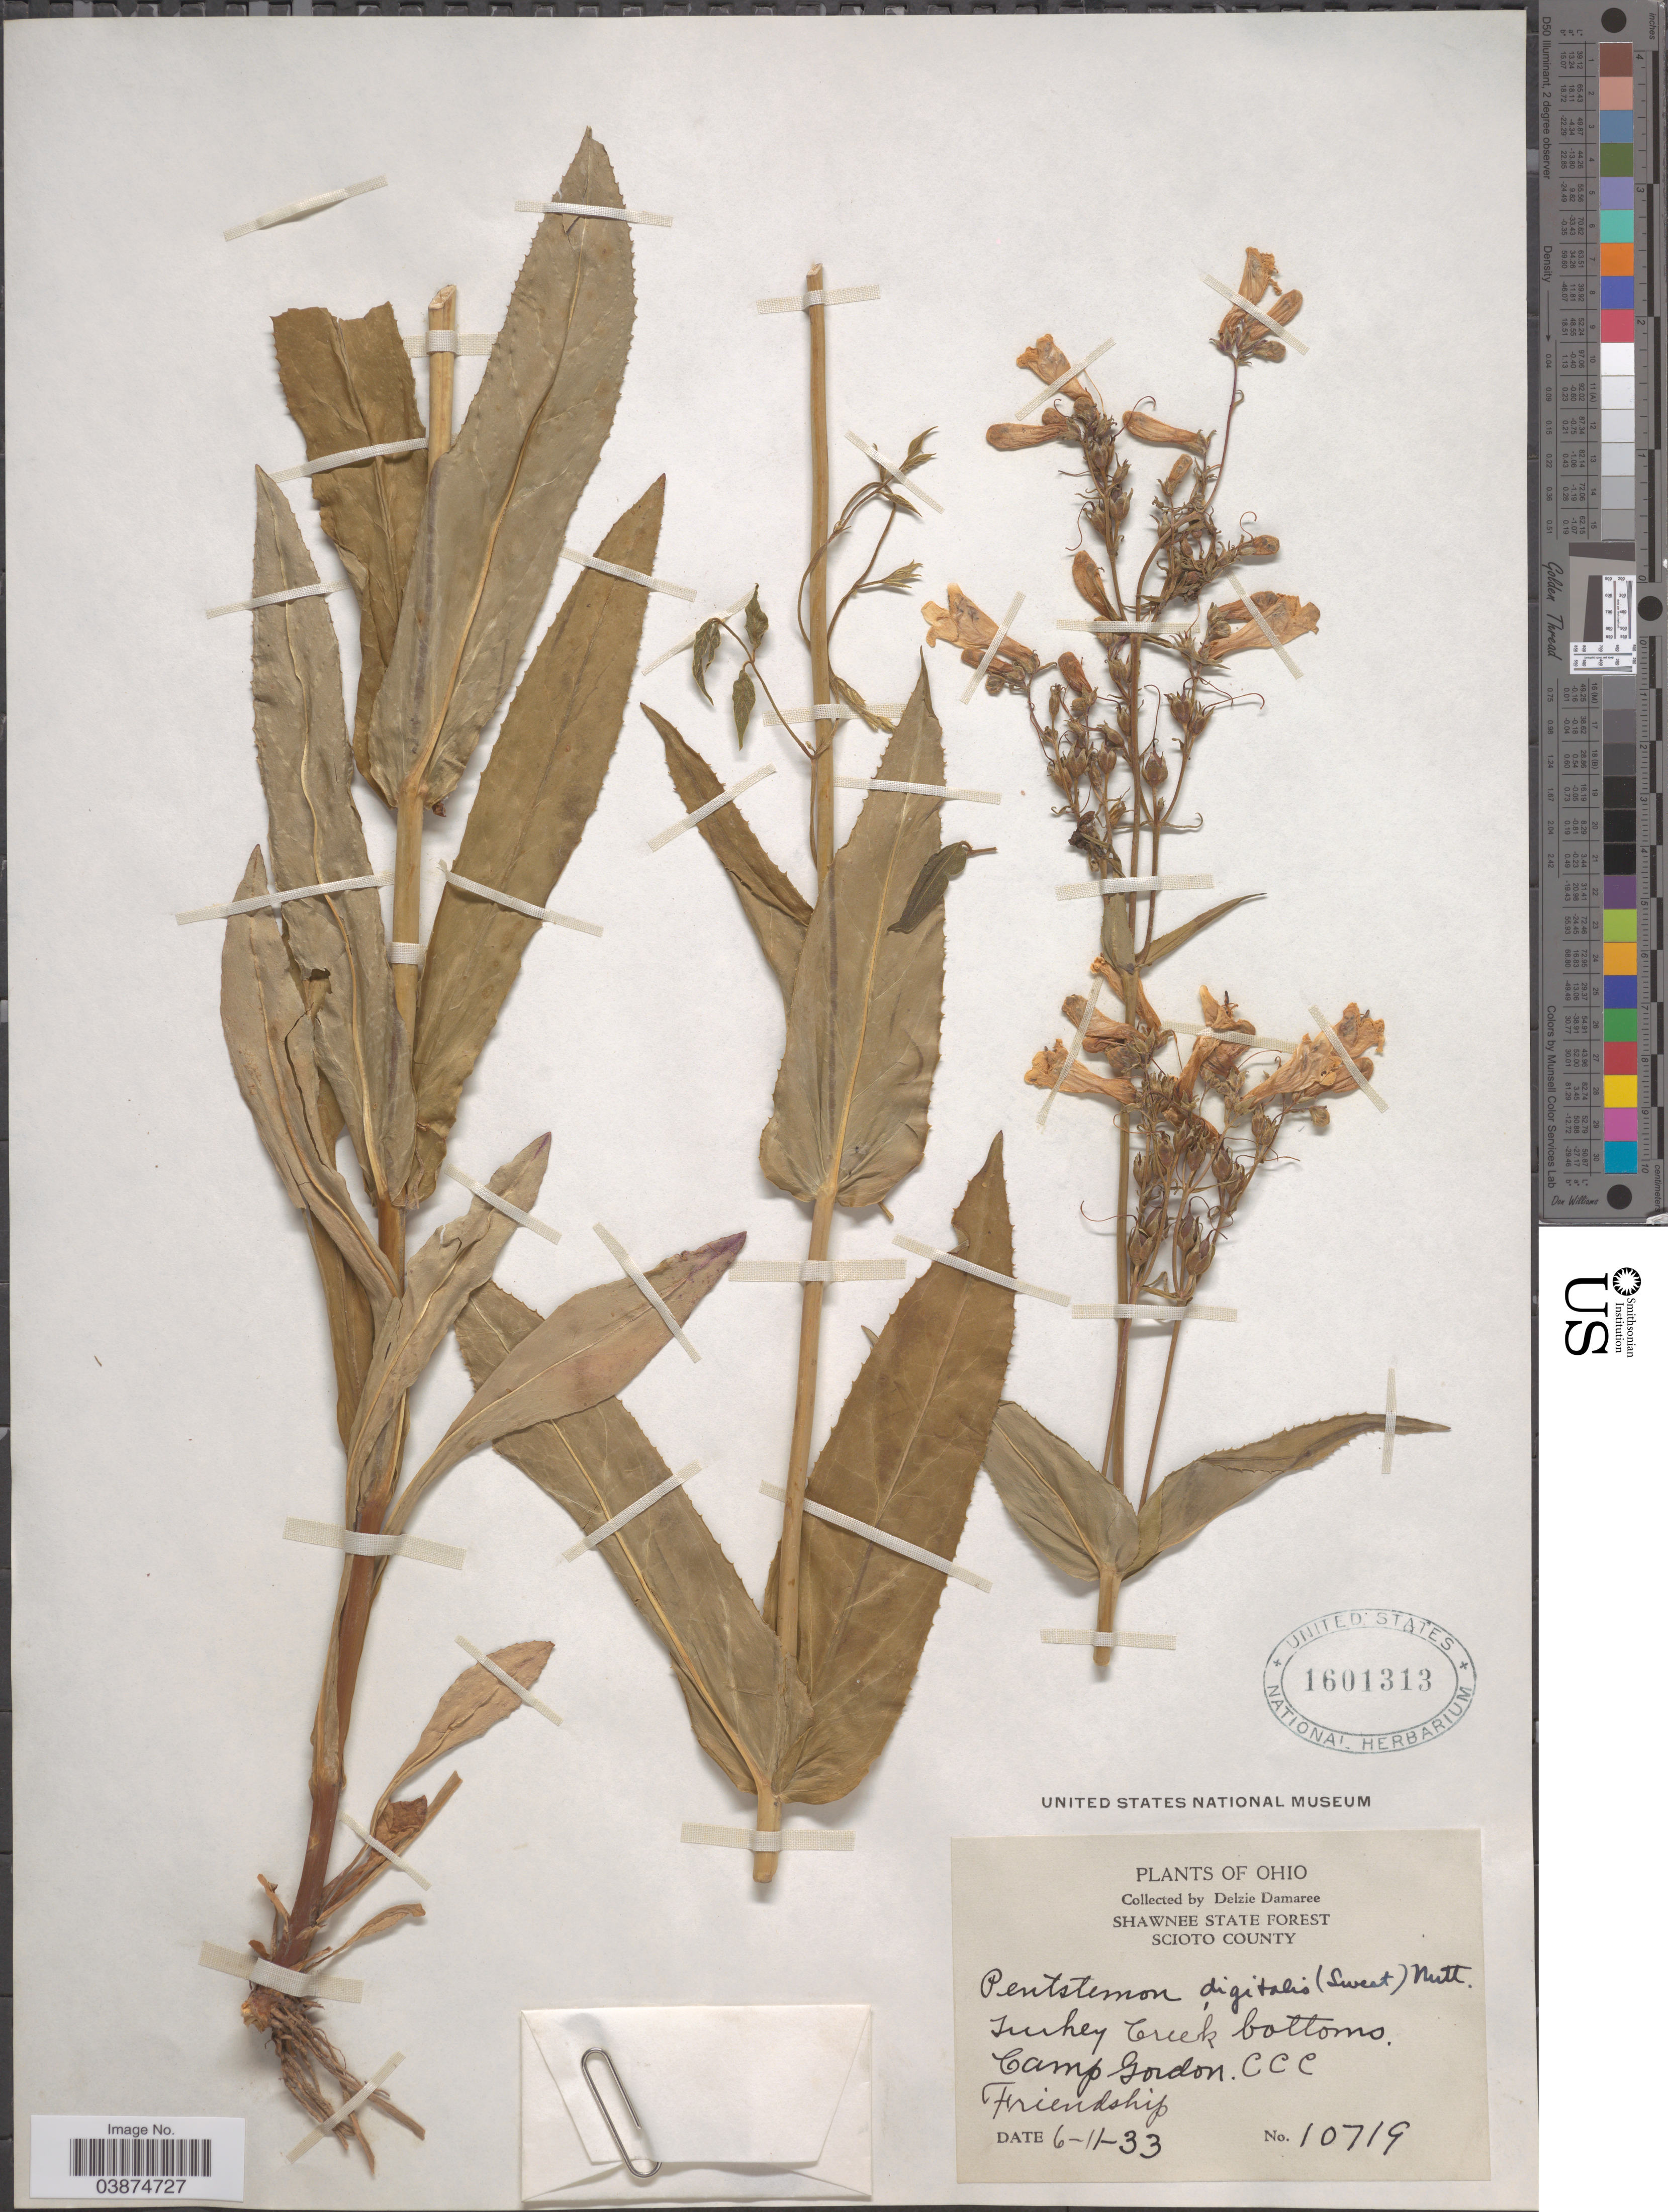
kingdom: Plantae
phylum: Tracheophyta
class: Magnoliopsida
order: Lamiales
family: Plantaginaceae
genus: Penstemon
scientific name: Penstemon digitalis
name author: Nutt. ex Sims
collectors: D. Damaree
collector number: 10719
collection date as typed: Transcribed d/m/y: 11/6/33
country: United States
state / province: Ohio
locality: Shawnee State Forest. Scioto County. Turkey Creek bottoms. Camp Gordon. CCC. Friendship.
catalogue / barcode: US 1601313